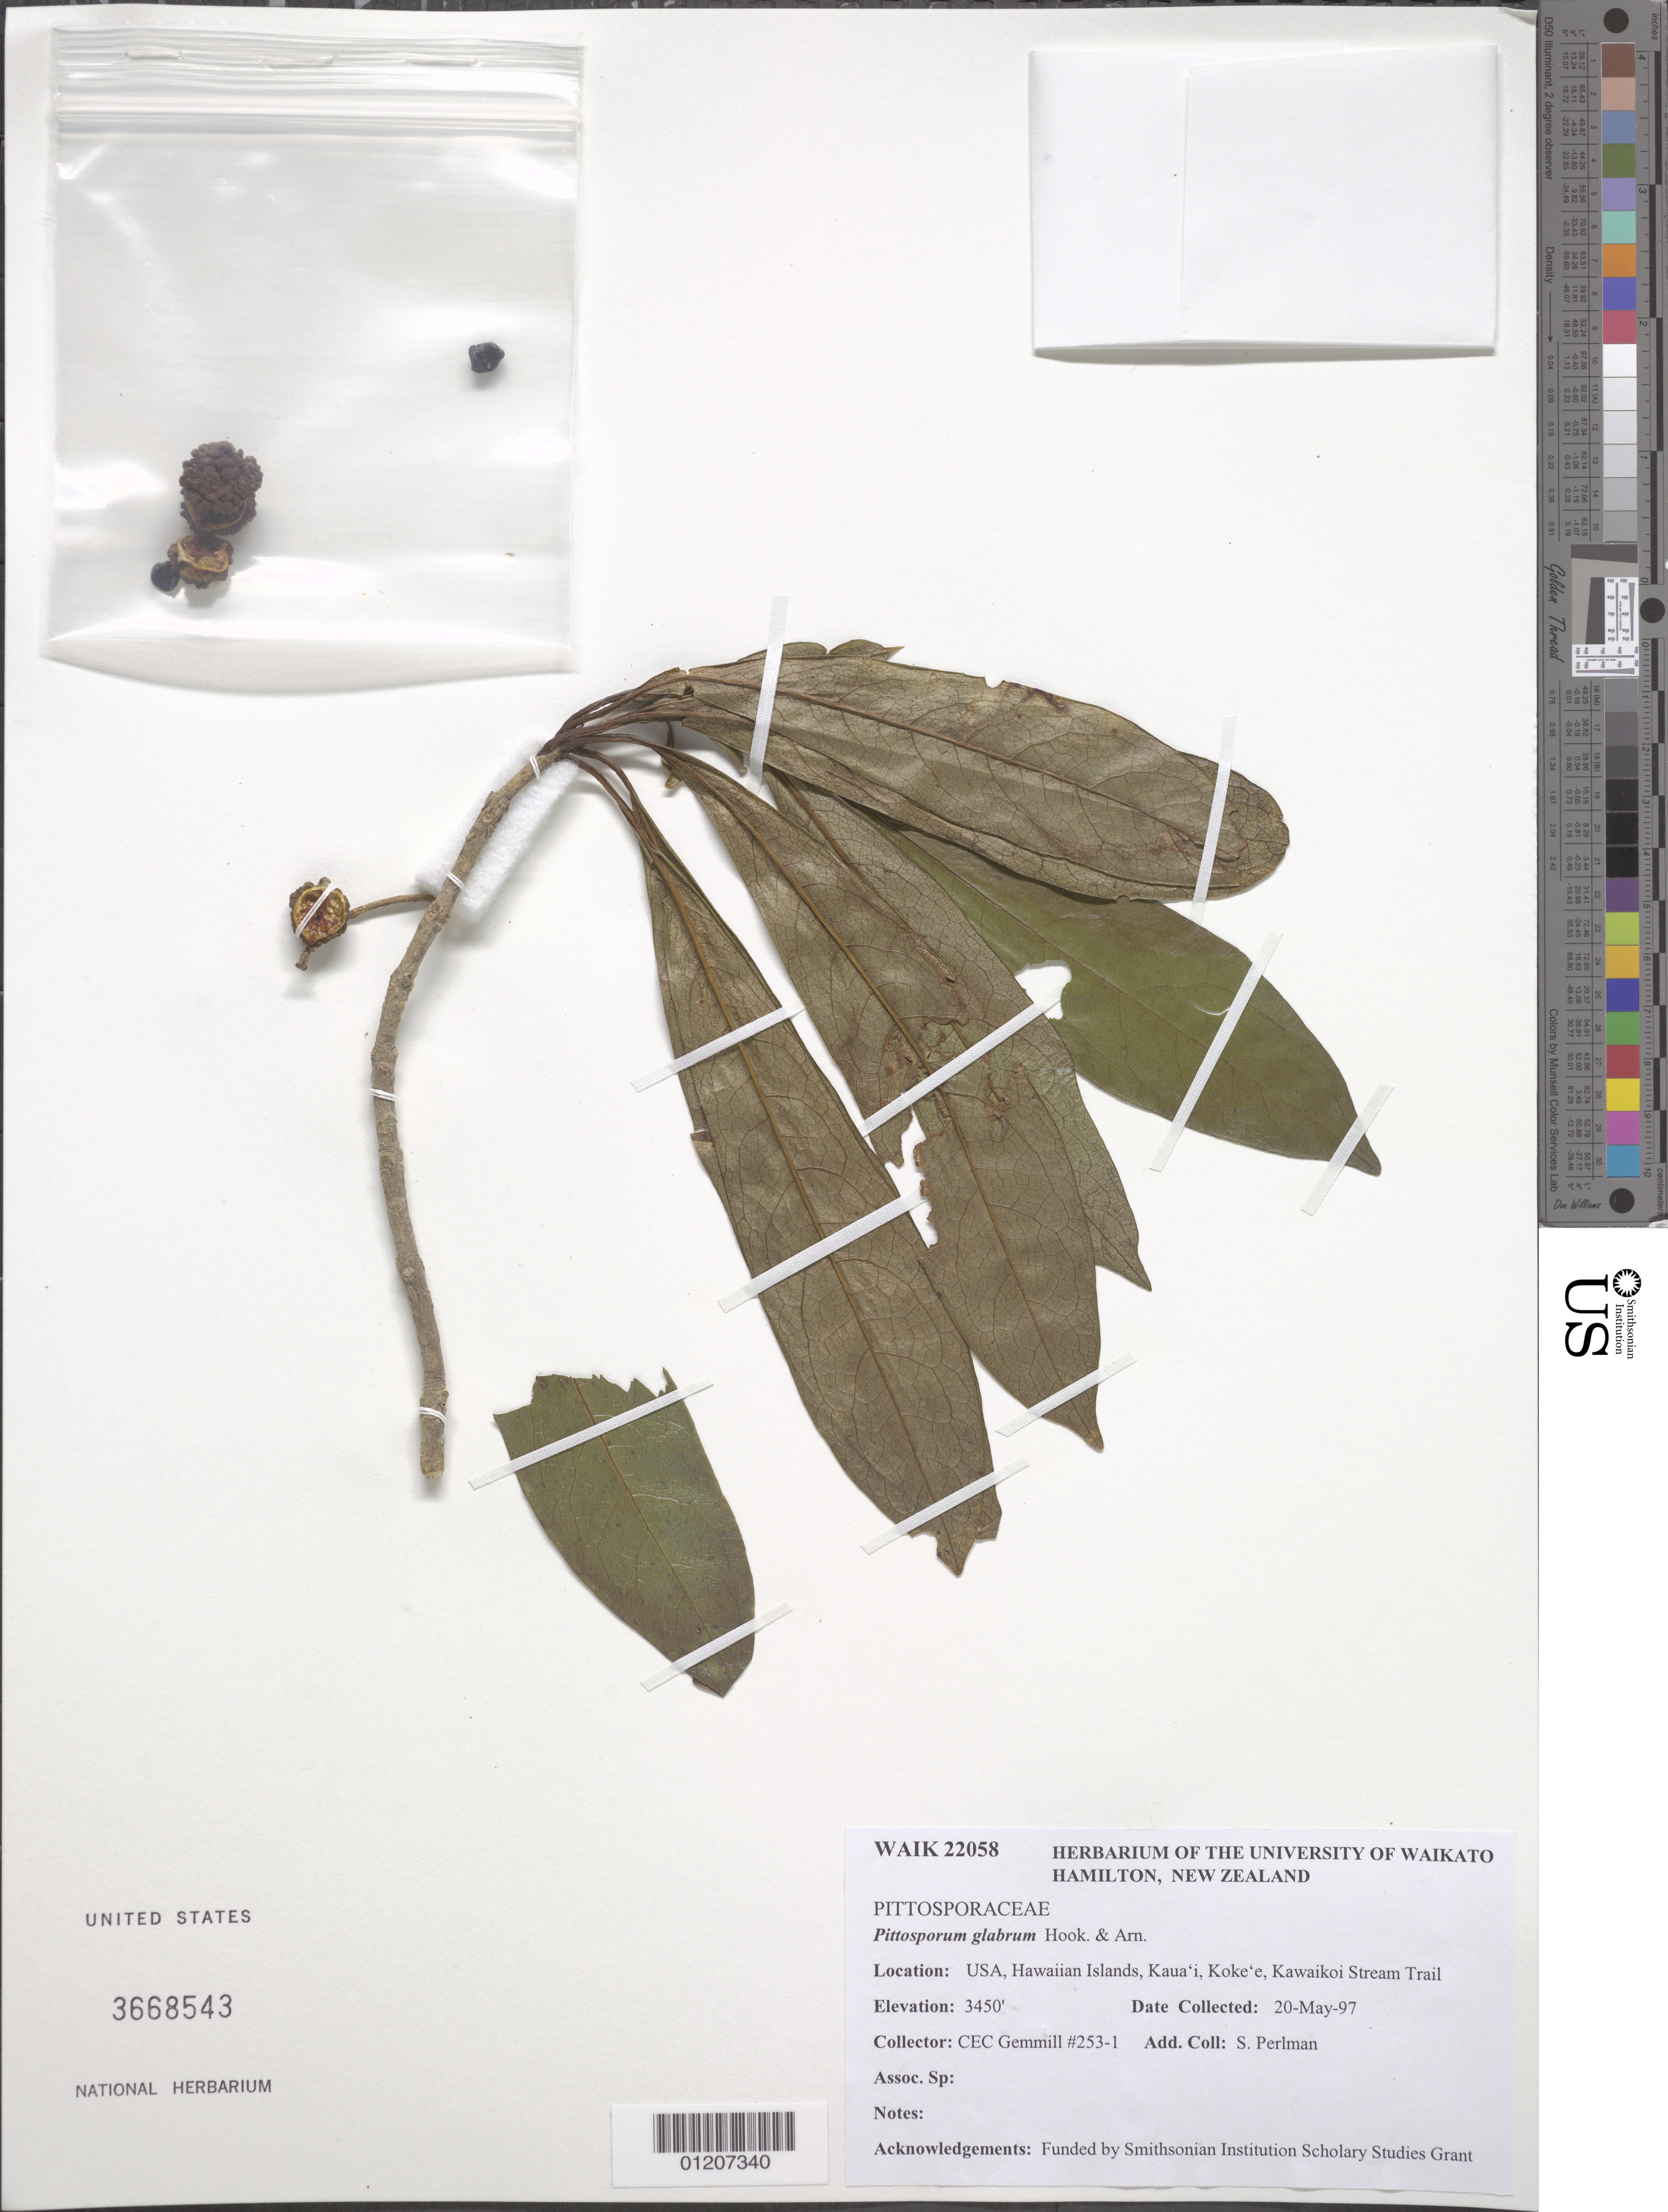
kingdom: Plantae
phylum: Tracheophyta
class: Magnoliopsida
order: Apiales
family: Pittosporaceae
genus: Pittosporum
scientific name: Pittosporum glabrum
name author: Hook. & Arn.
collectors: C. Gemmill & S. P. Perlman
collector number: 253-1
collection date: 1997-05-20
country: United States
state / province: Hawaii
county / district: Kaui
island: Kaua'i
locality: Kokee, Kawaikoi Stream Trail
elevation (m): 1052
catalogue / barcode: US 3668543